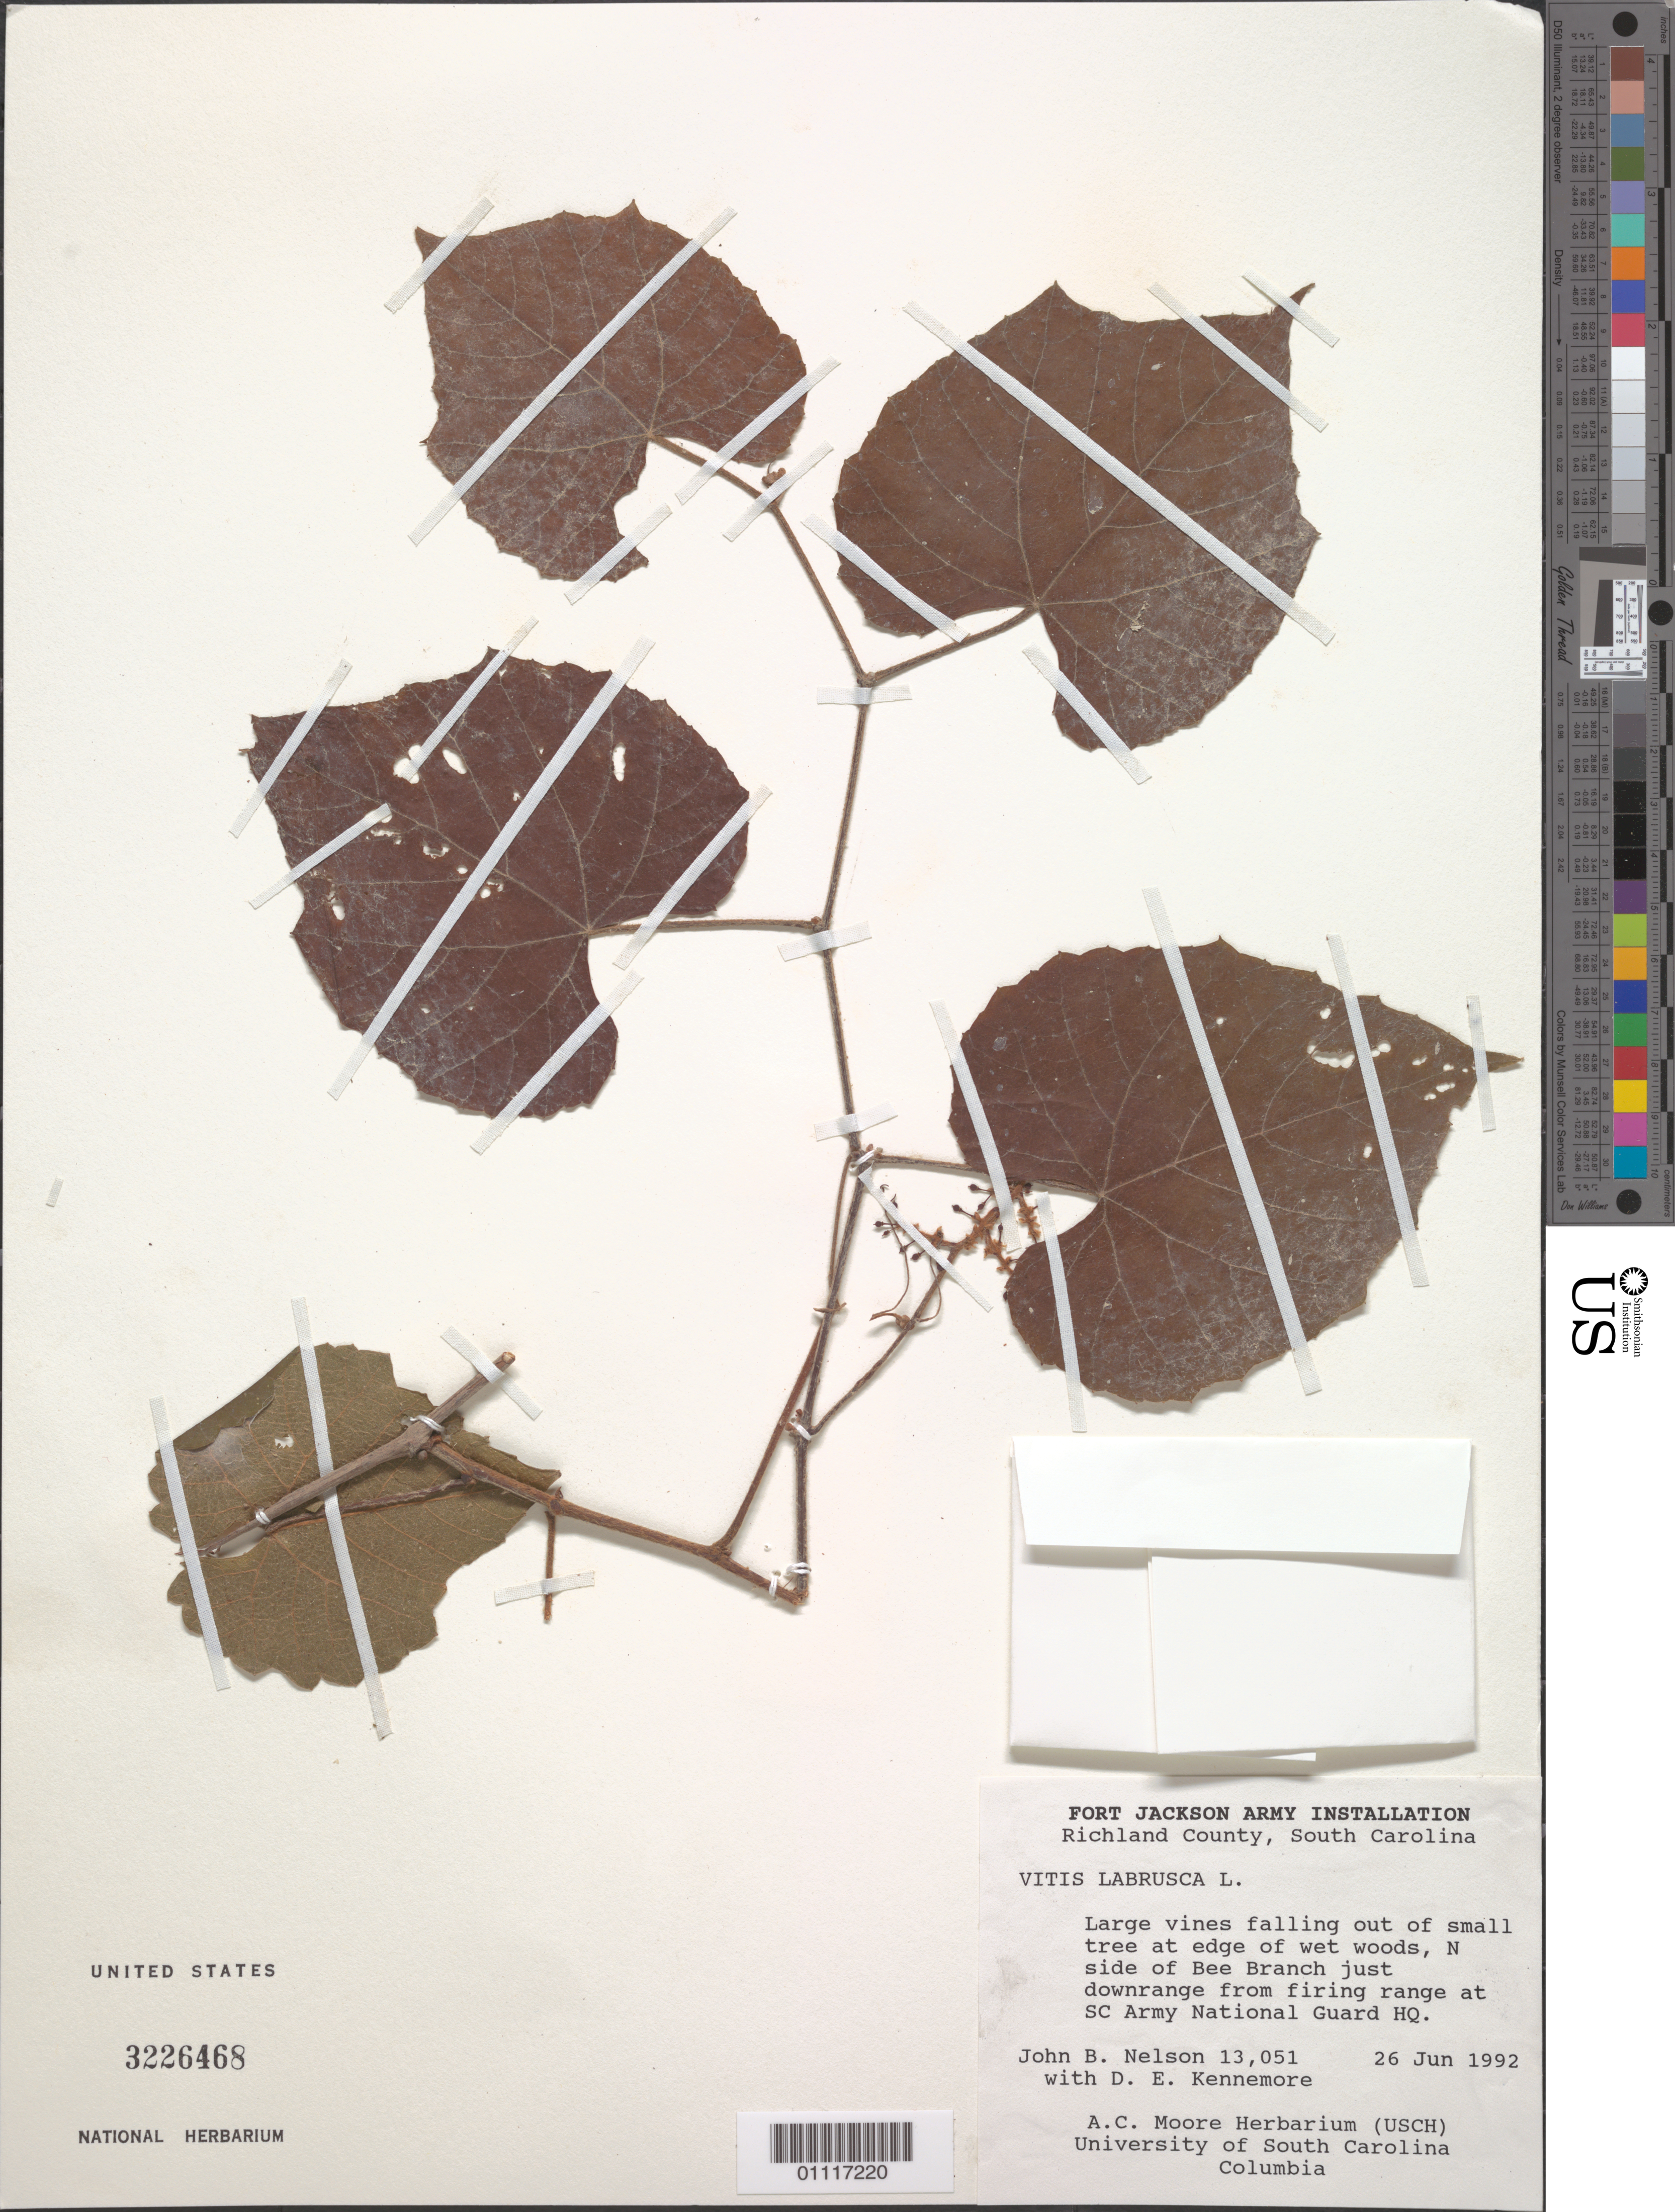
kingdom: Plantae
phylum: Tracheophyta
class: Magnoliopsida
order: Vitales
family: Vitaceae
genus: Vitis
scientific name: Vitis labrusca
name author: L.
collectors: J. B. Nelson & D. Kennemore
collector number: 13051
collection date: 1992-04-26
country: United States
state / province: South Carolina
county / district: Richland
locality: N side of Bee Branch just downrange from firing range at SC Army National Guard HQ.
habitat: wet woods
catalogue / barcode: US 3226468